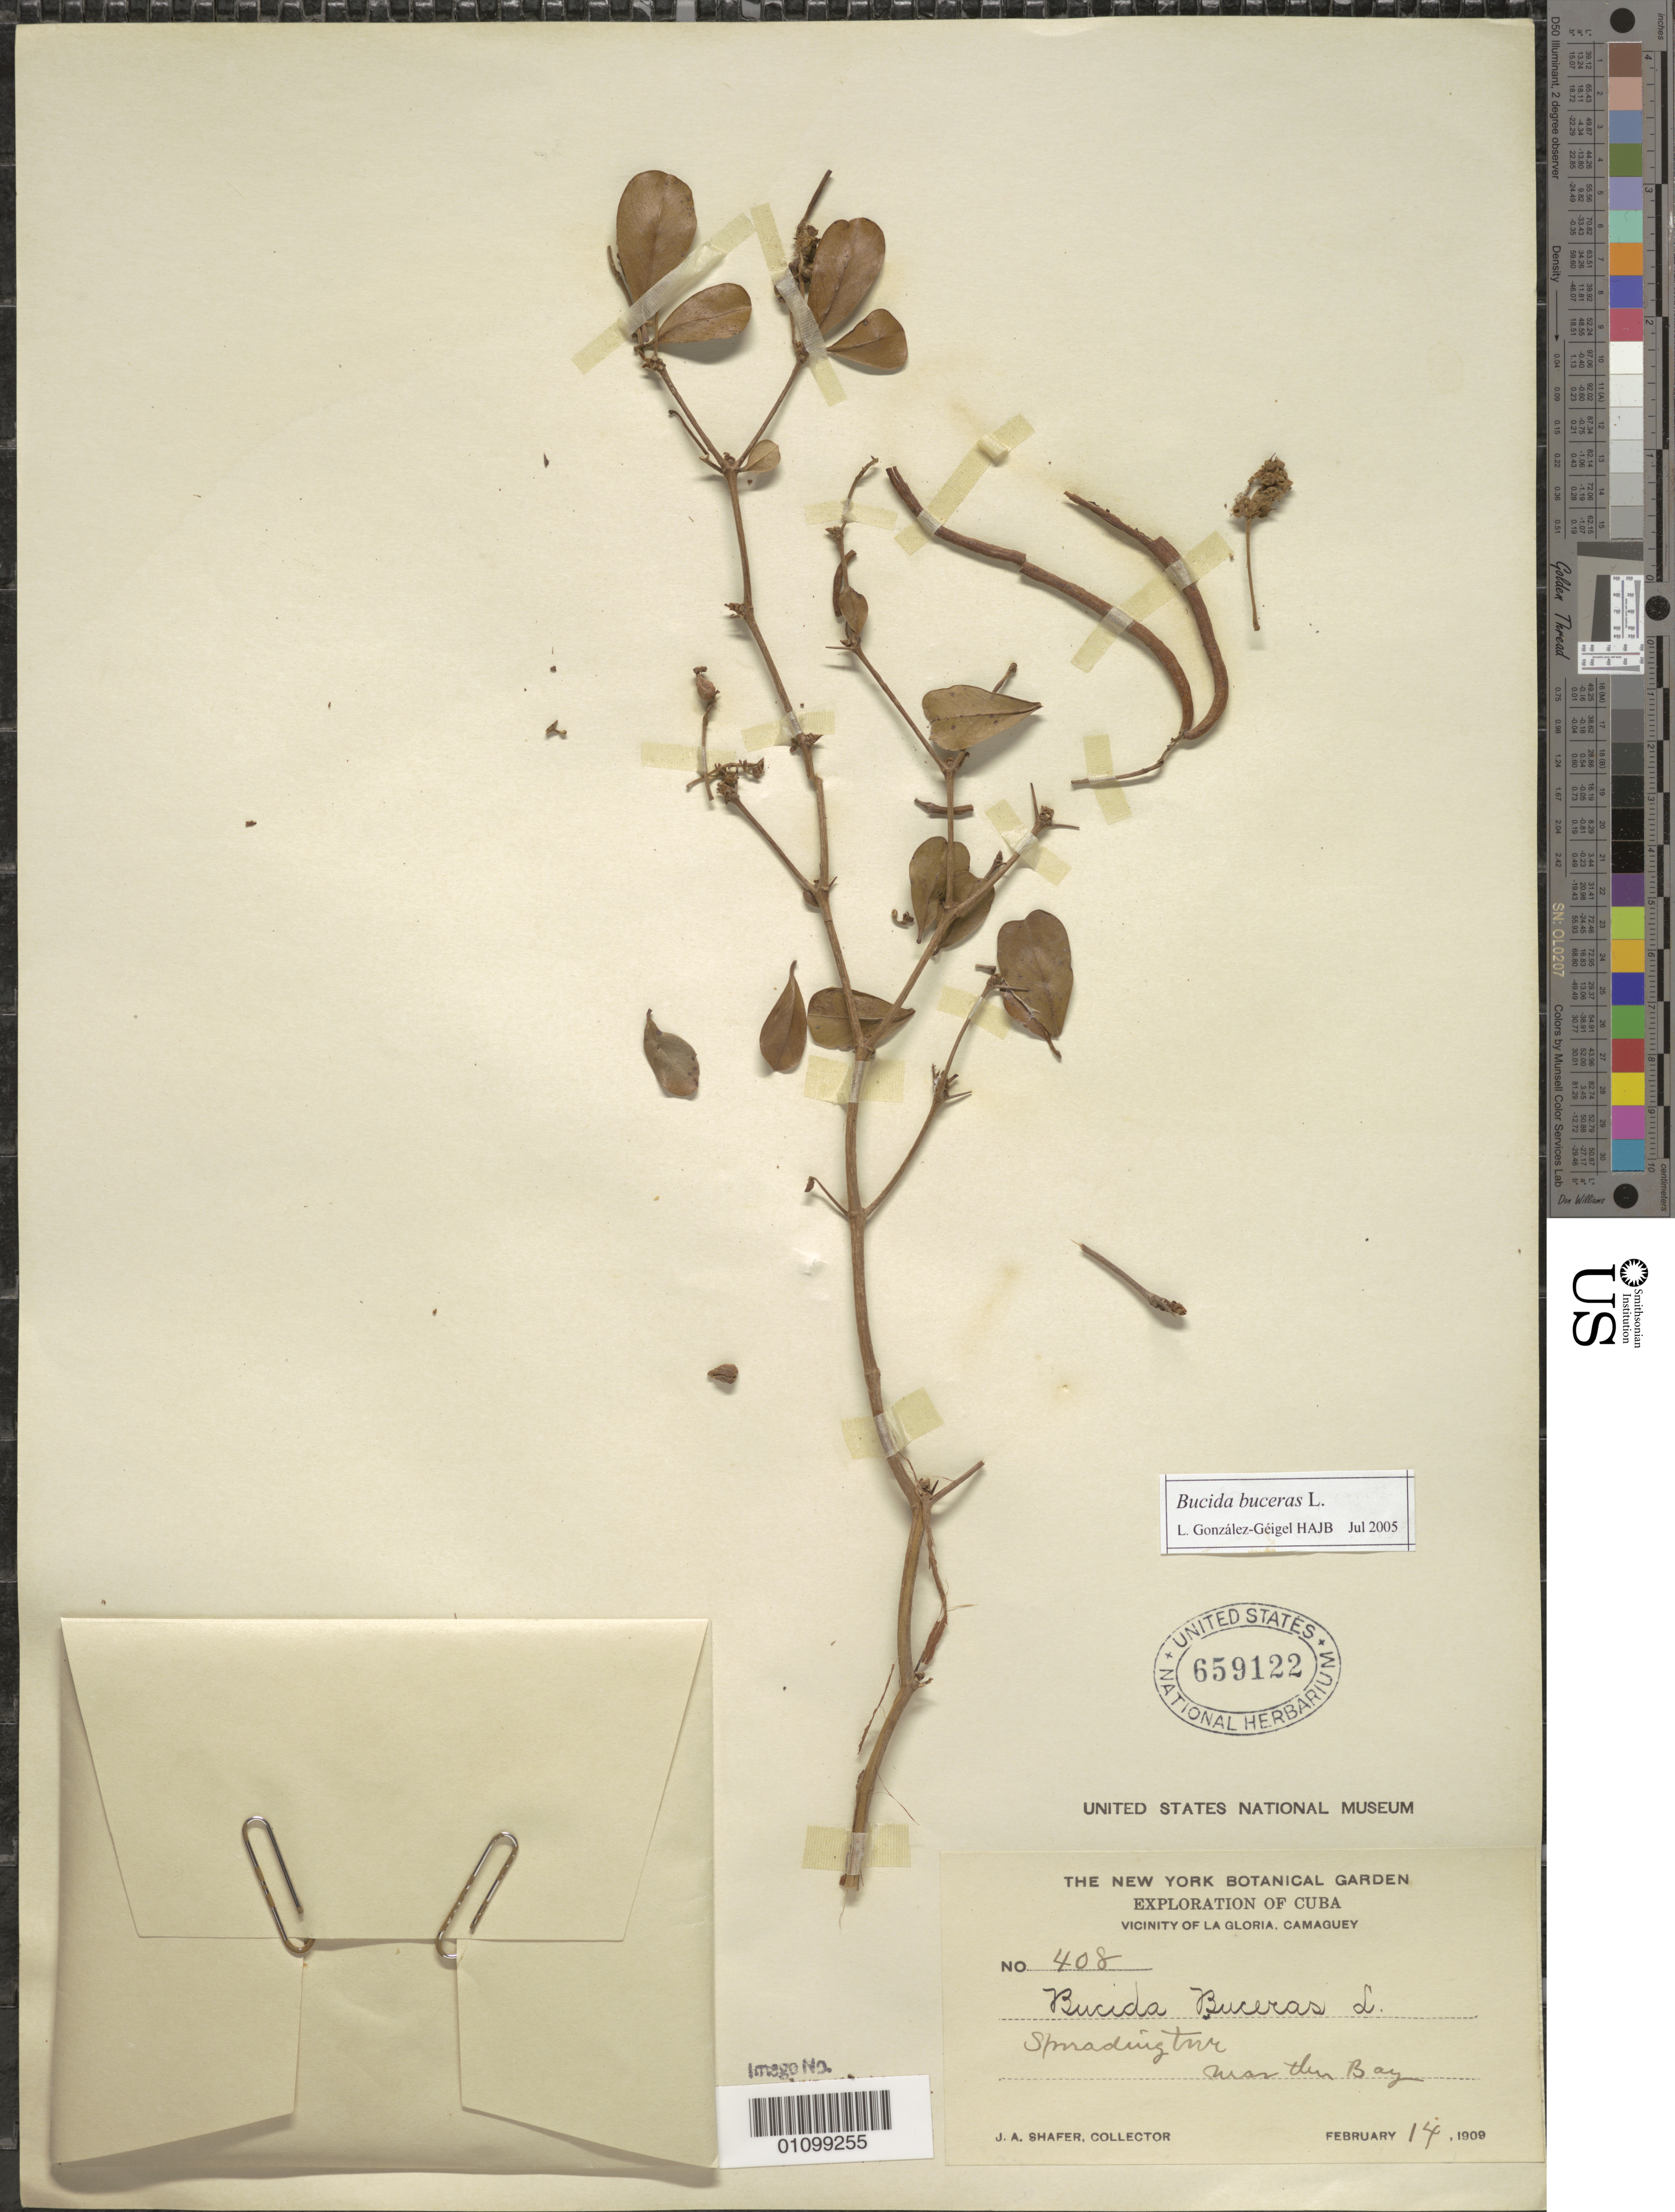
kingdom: Plantae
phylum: Tracheophyta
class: Magnoliopsida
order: Myrtales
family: Combretaceae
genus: Terminalia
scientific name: Terminalia buceras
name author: (L.) C. Wright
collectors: J. A. Shafer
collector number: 408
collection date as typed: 14 Feb 1909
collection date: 1909-02-14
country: Cuba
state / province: Camagüey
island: Cuba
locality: Vicinity of La Gloria Near the bay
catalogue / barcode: US 659122